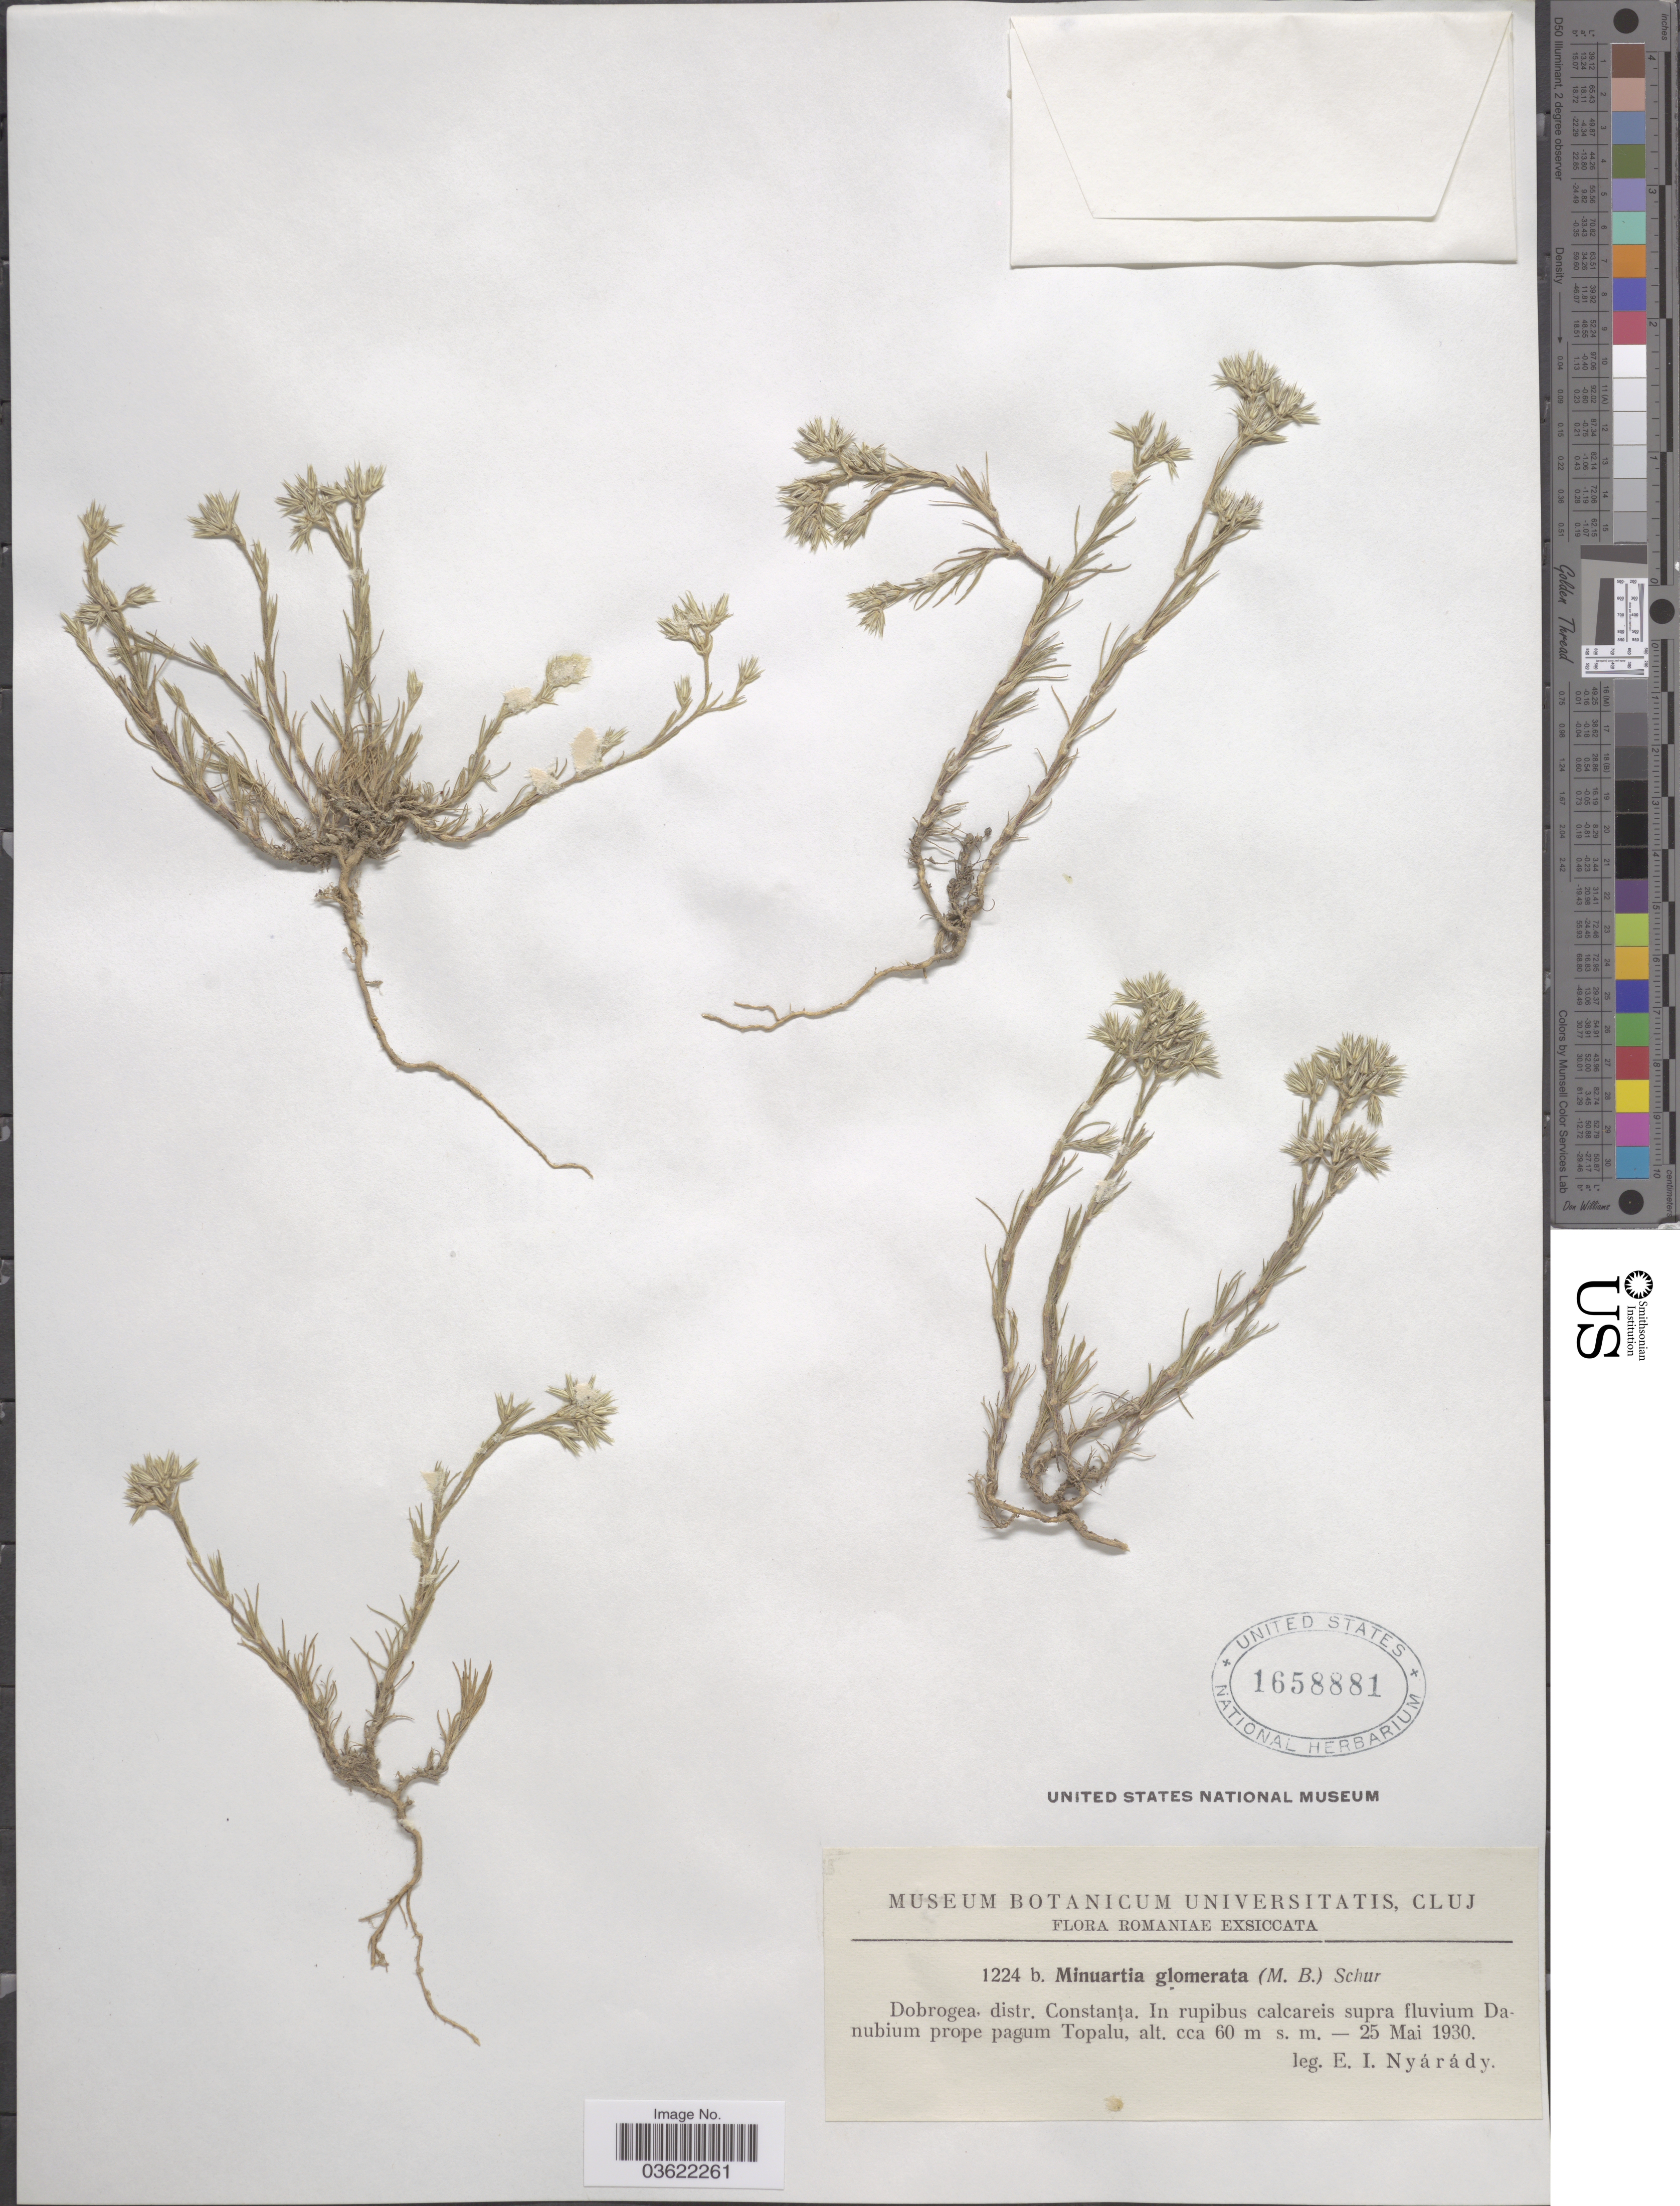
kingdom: Plantae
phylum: Tracheophyta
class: Magnoliopsida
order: Caryophyllales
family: Caryophyllaceae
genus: Arenaria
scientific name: Arenaria glomerata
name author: M. Bieb.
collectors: E. Nyárády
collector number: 1224 b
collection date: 1930-05-25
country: Romania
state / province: Constanta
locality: Dobrogea, distr. Constanţa. In rupibus calcareis supra fluvium Danubium prope pagum Topalu.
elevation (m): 60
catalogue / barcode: US 1658881